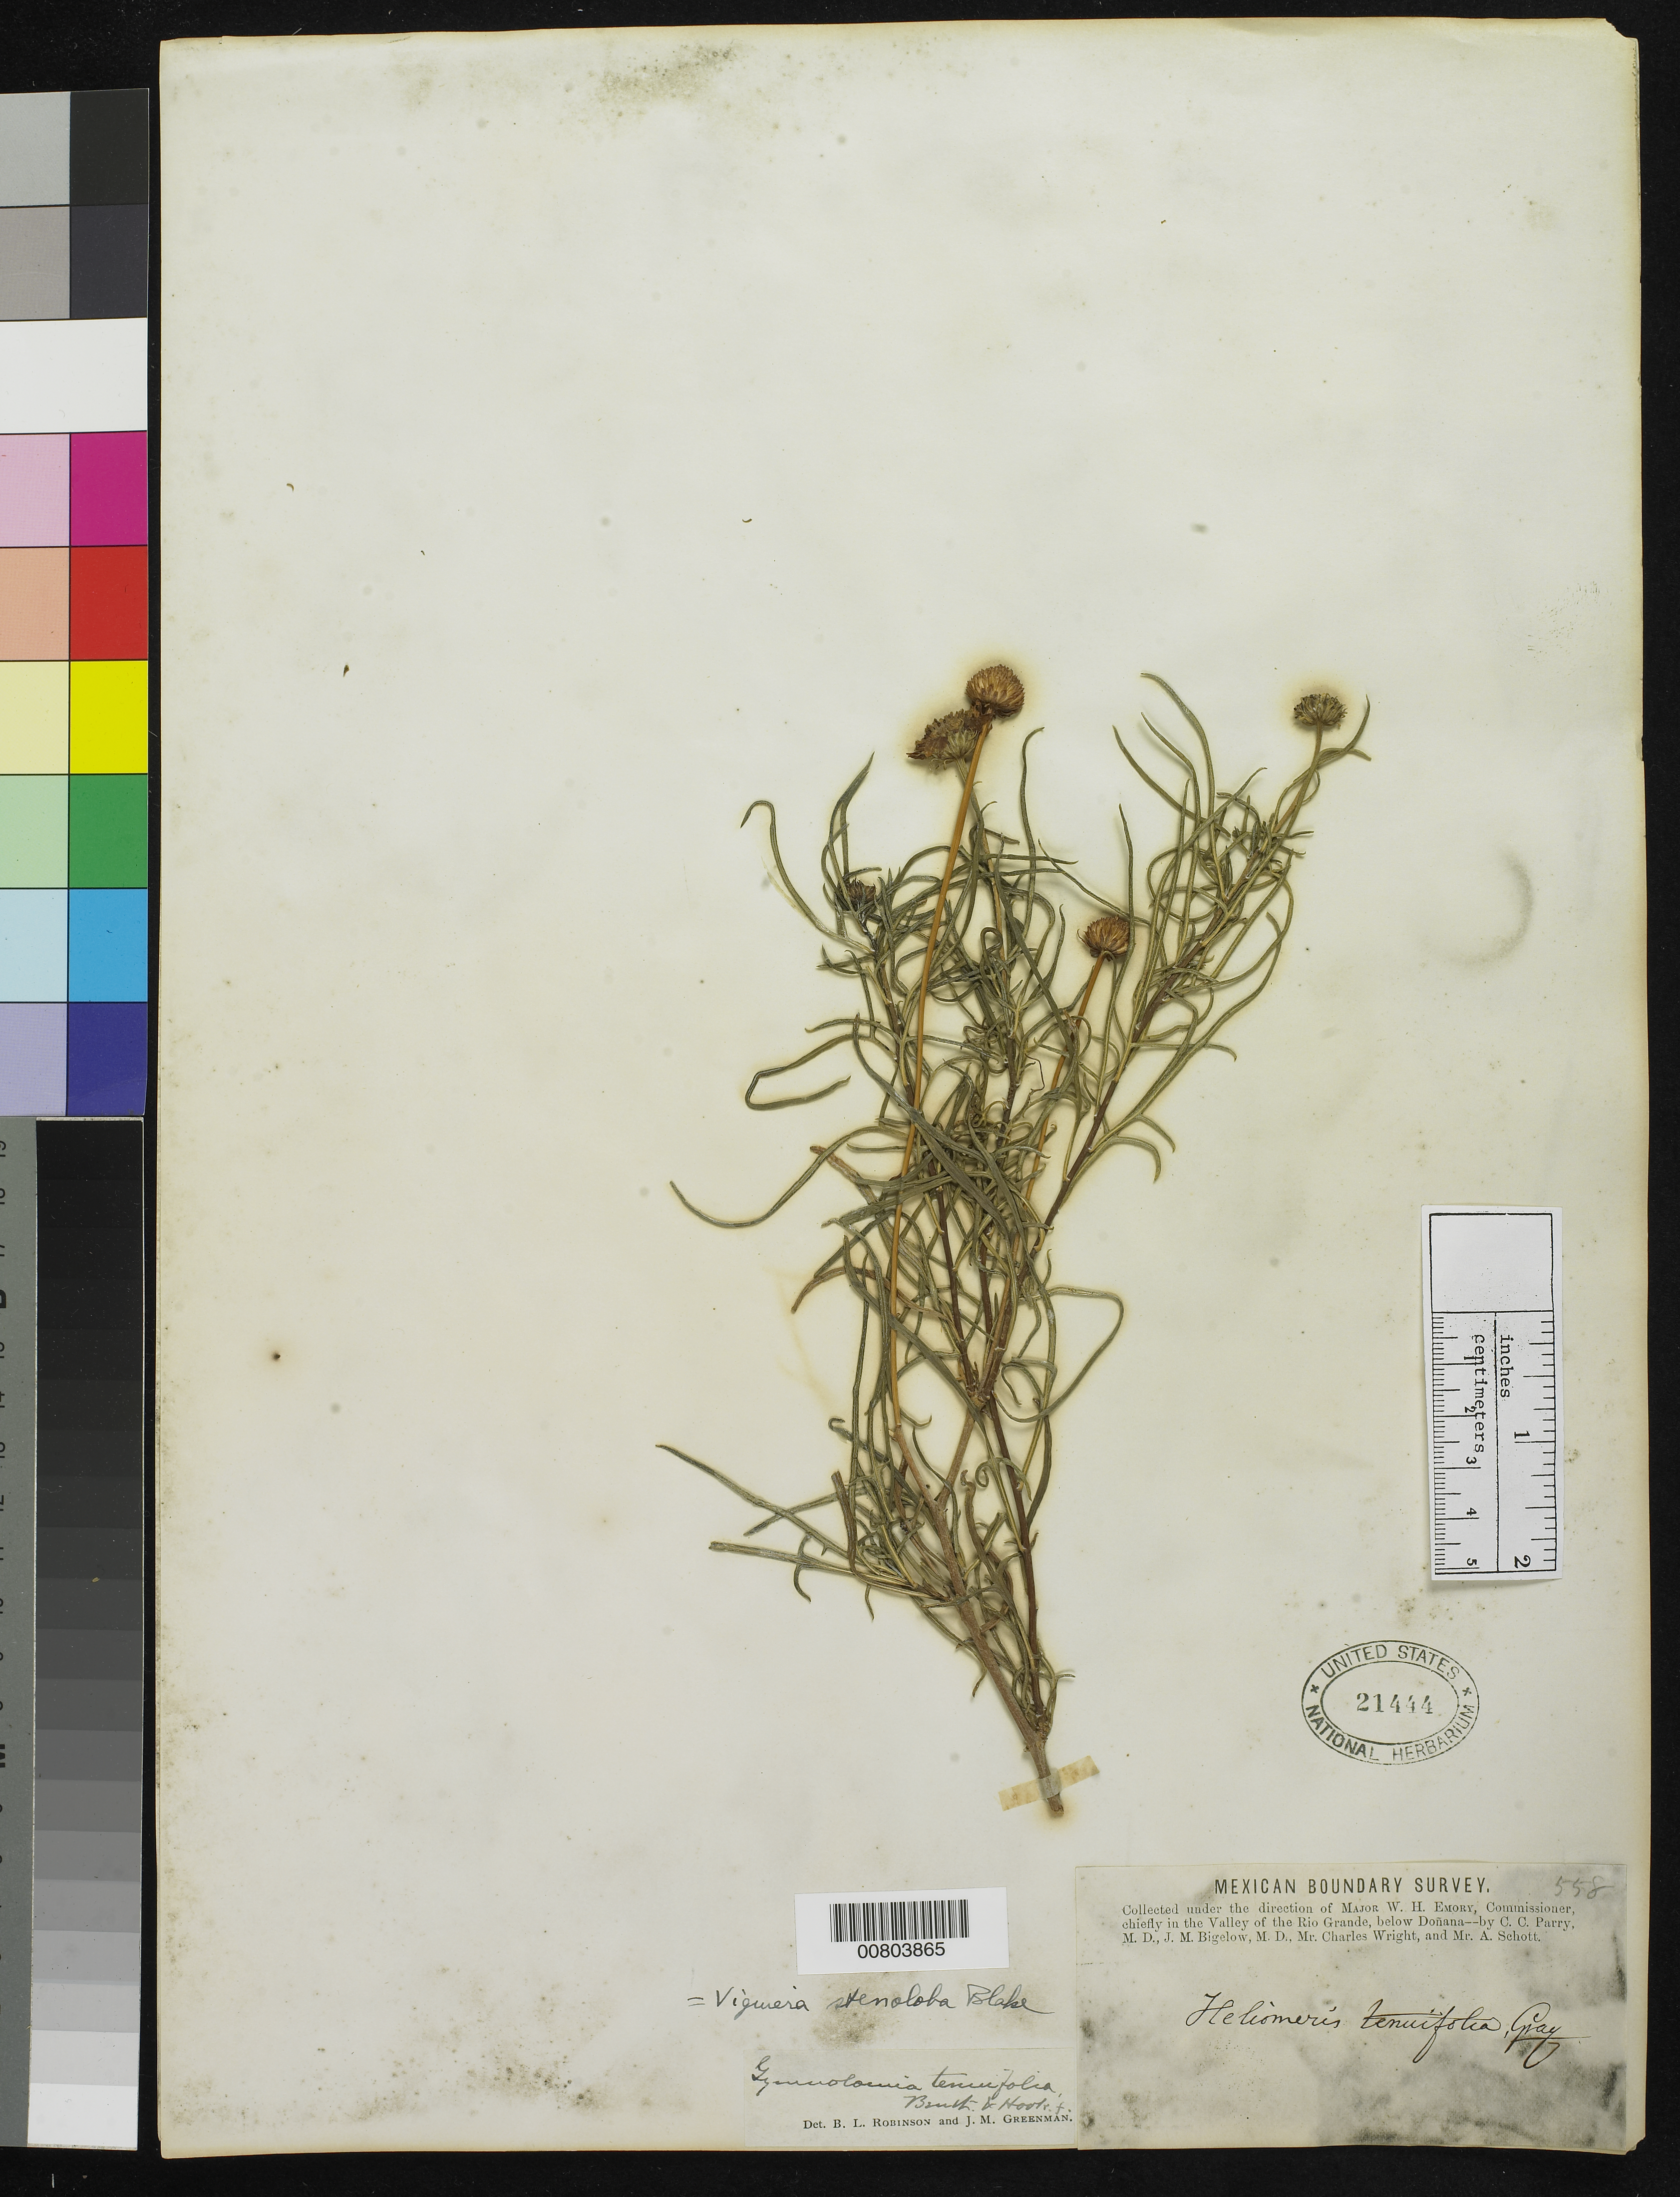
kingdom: Plantae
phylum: Tracheophyta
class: Magnoliopsida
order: Asterales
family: Asteraceae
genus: Viguiera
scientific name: Viguiera stenoloba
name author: S.F. Blake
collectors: C. C. Parry, J. M. Bigelow, C. Wright & A. C. V. Schott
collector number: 558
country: United States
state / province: New Mexico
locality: Valley of the Rio Grande, below Doñana, New Mexico.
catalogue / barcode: US 21444